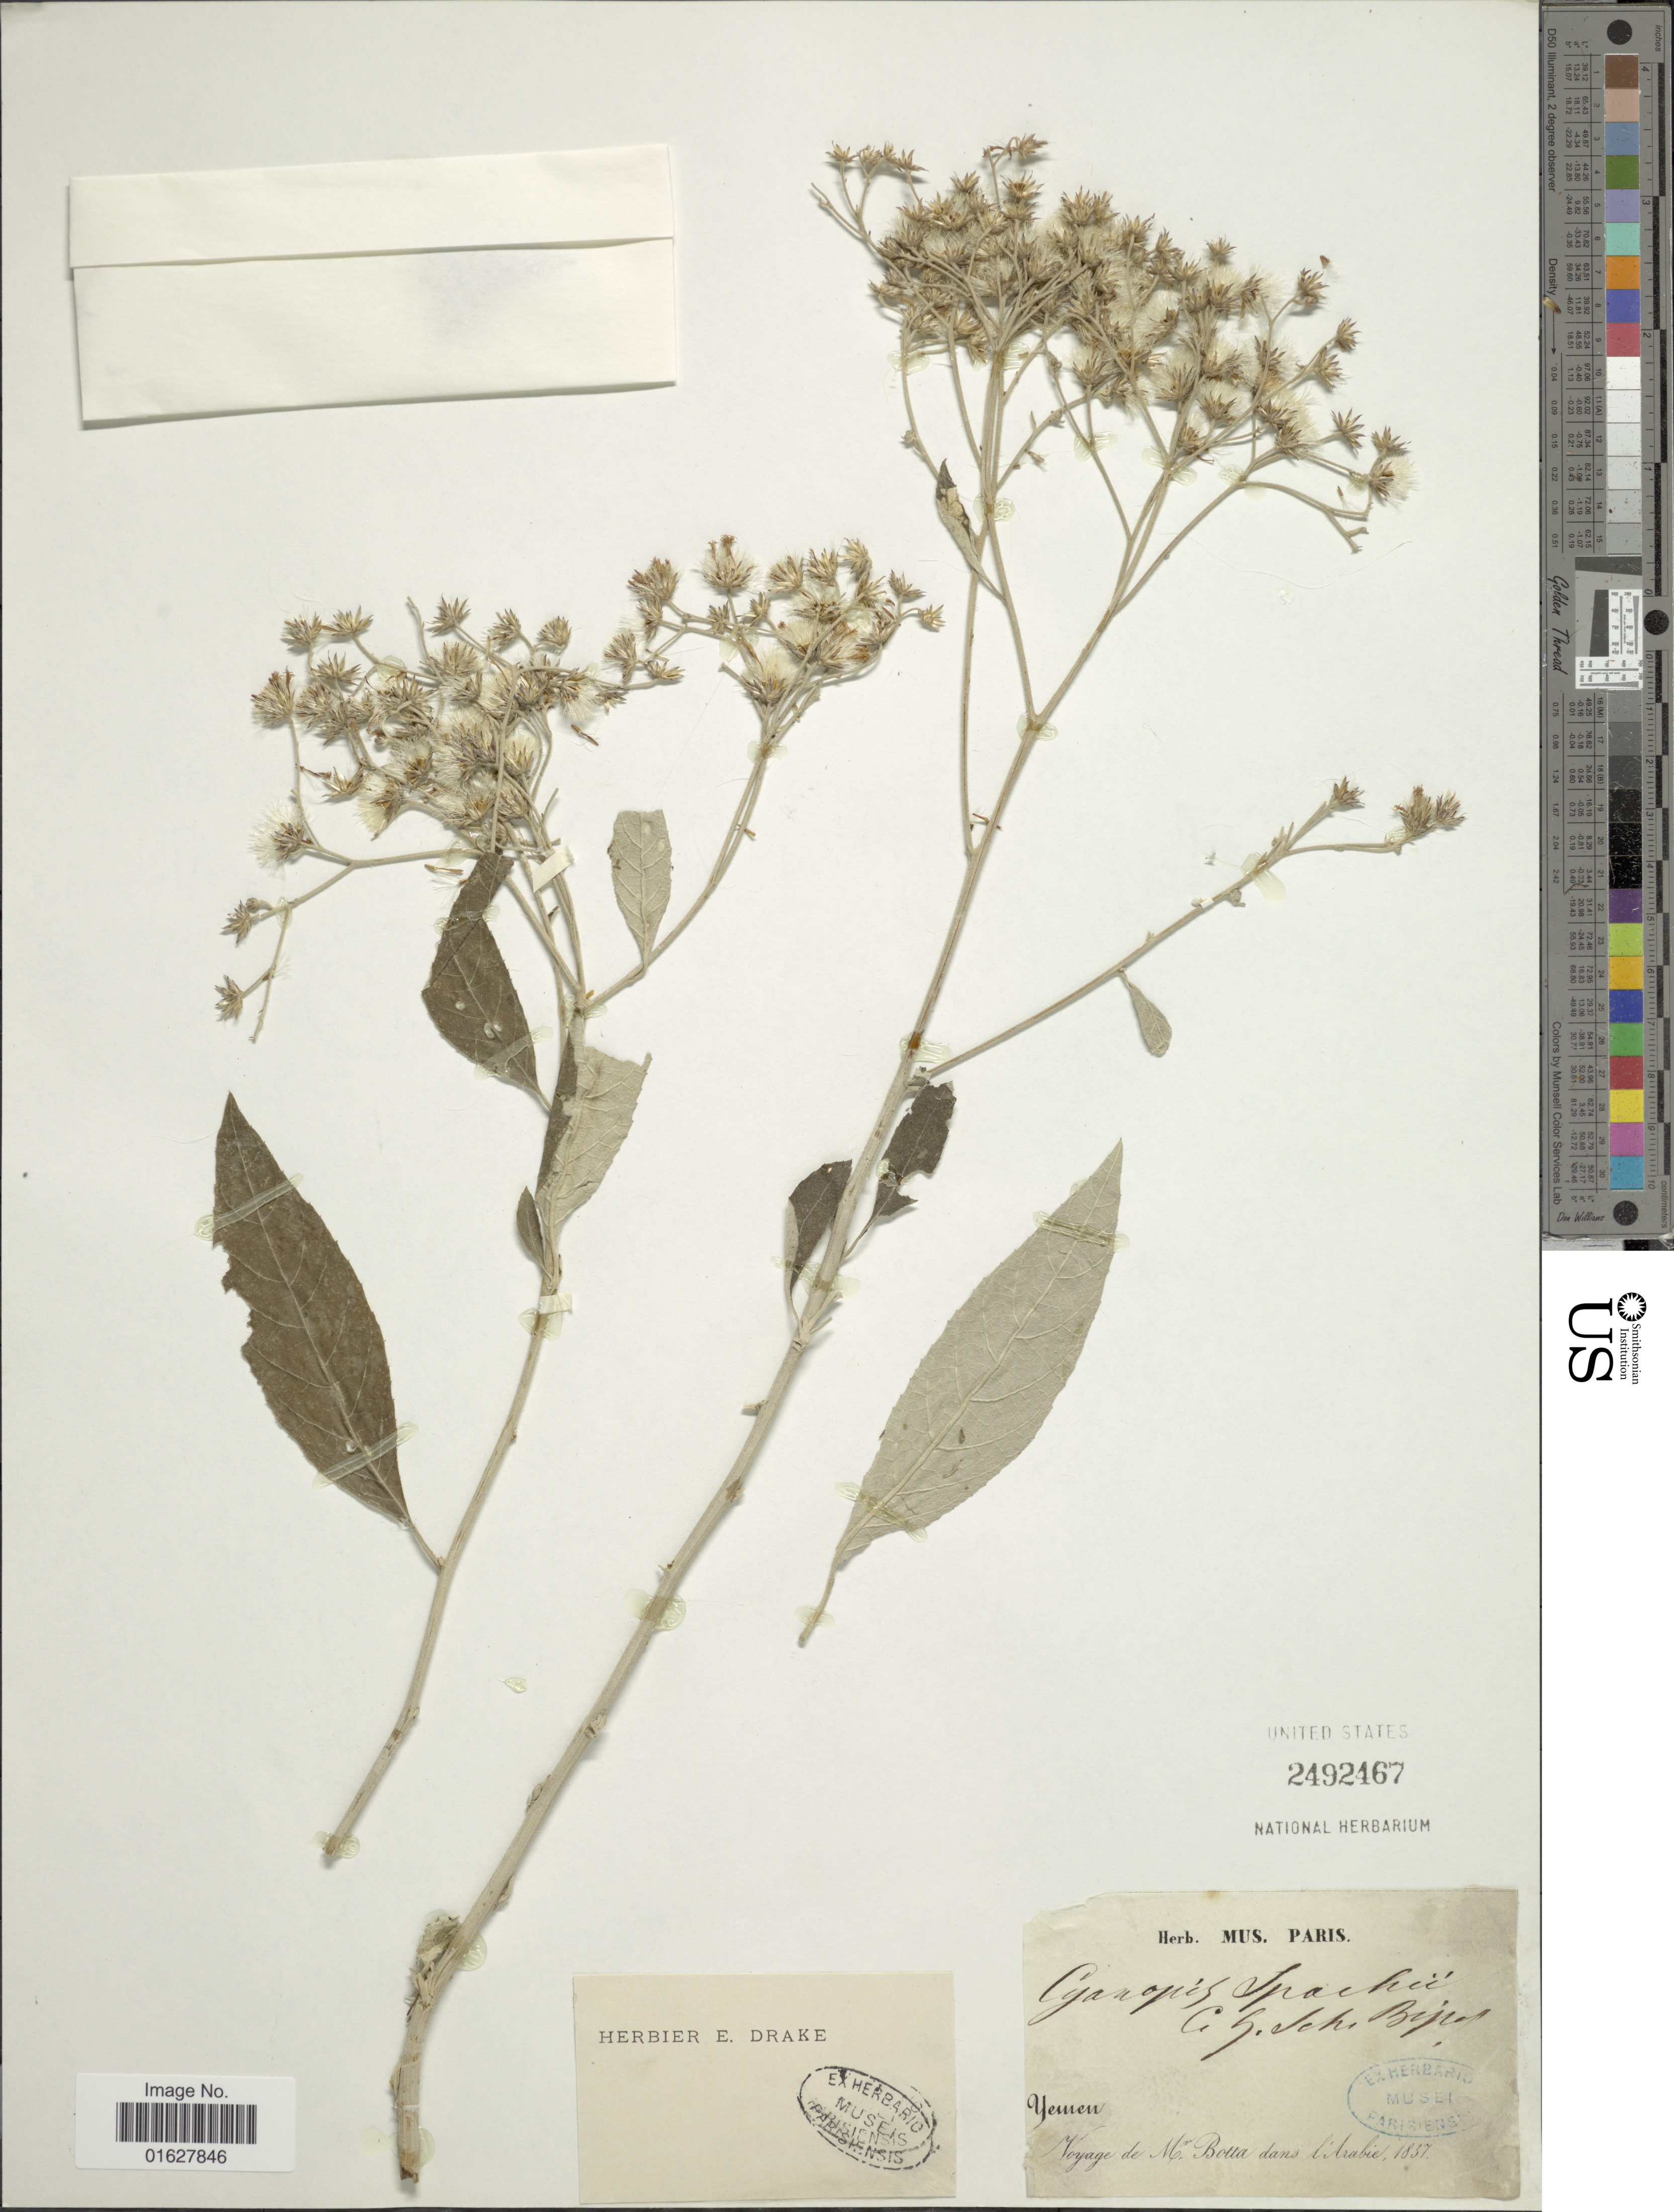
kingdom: Plantae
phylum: Tracheophyta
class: Magnoliopsida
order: Asterales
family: Asteraceae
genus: Cyanthillium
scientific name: Cyanthillium sp.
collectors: M. Botta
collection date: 1837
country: Yemen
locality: Yemen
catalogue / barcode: US 2492467